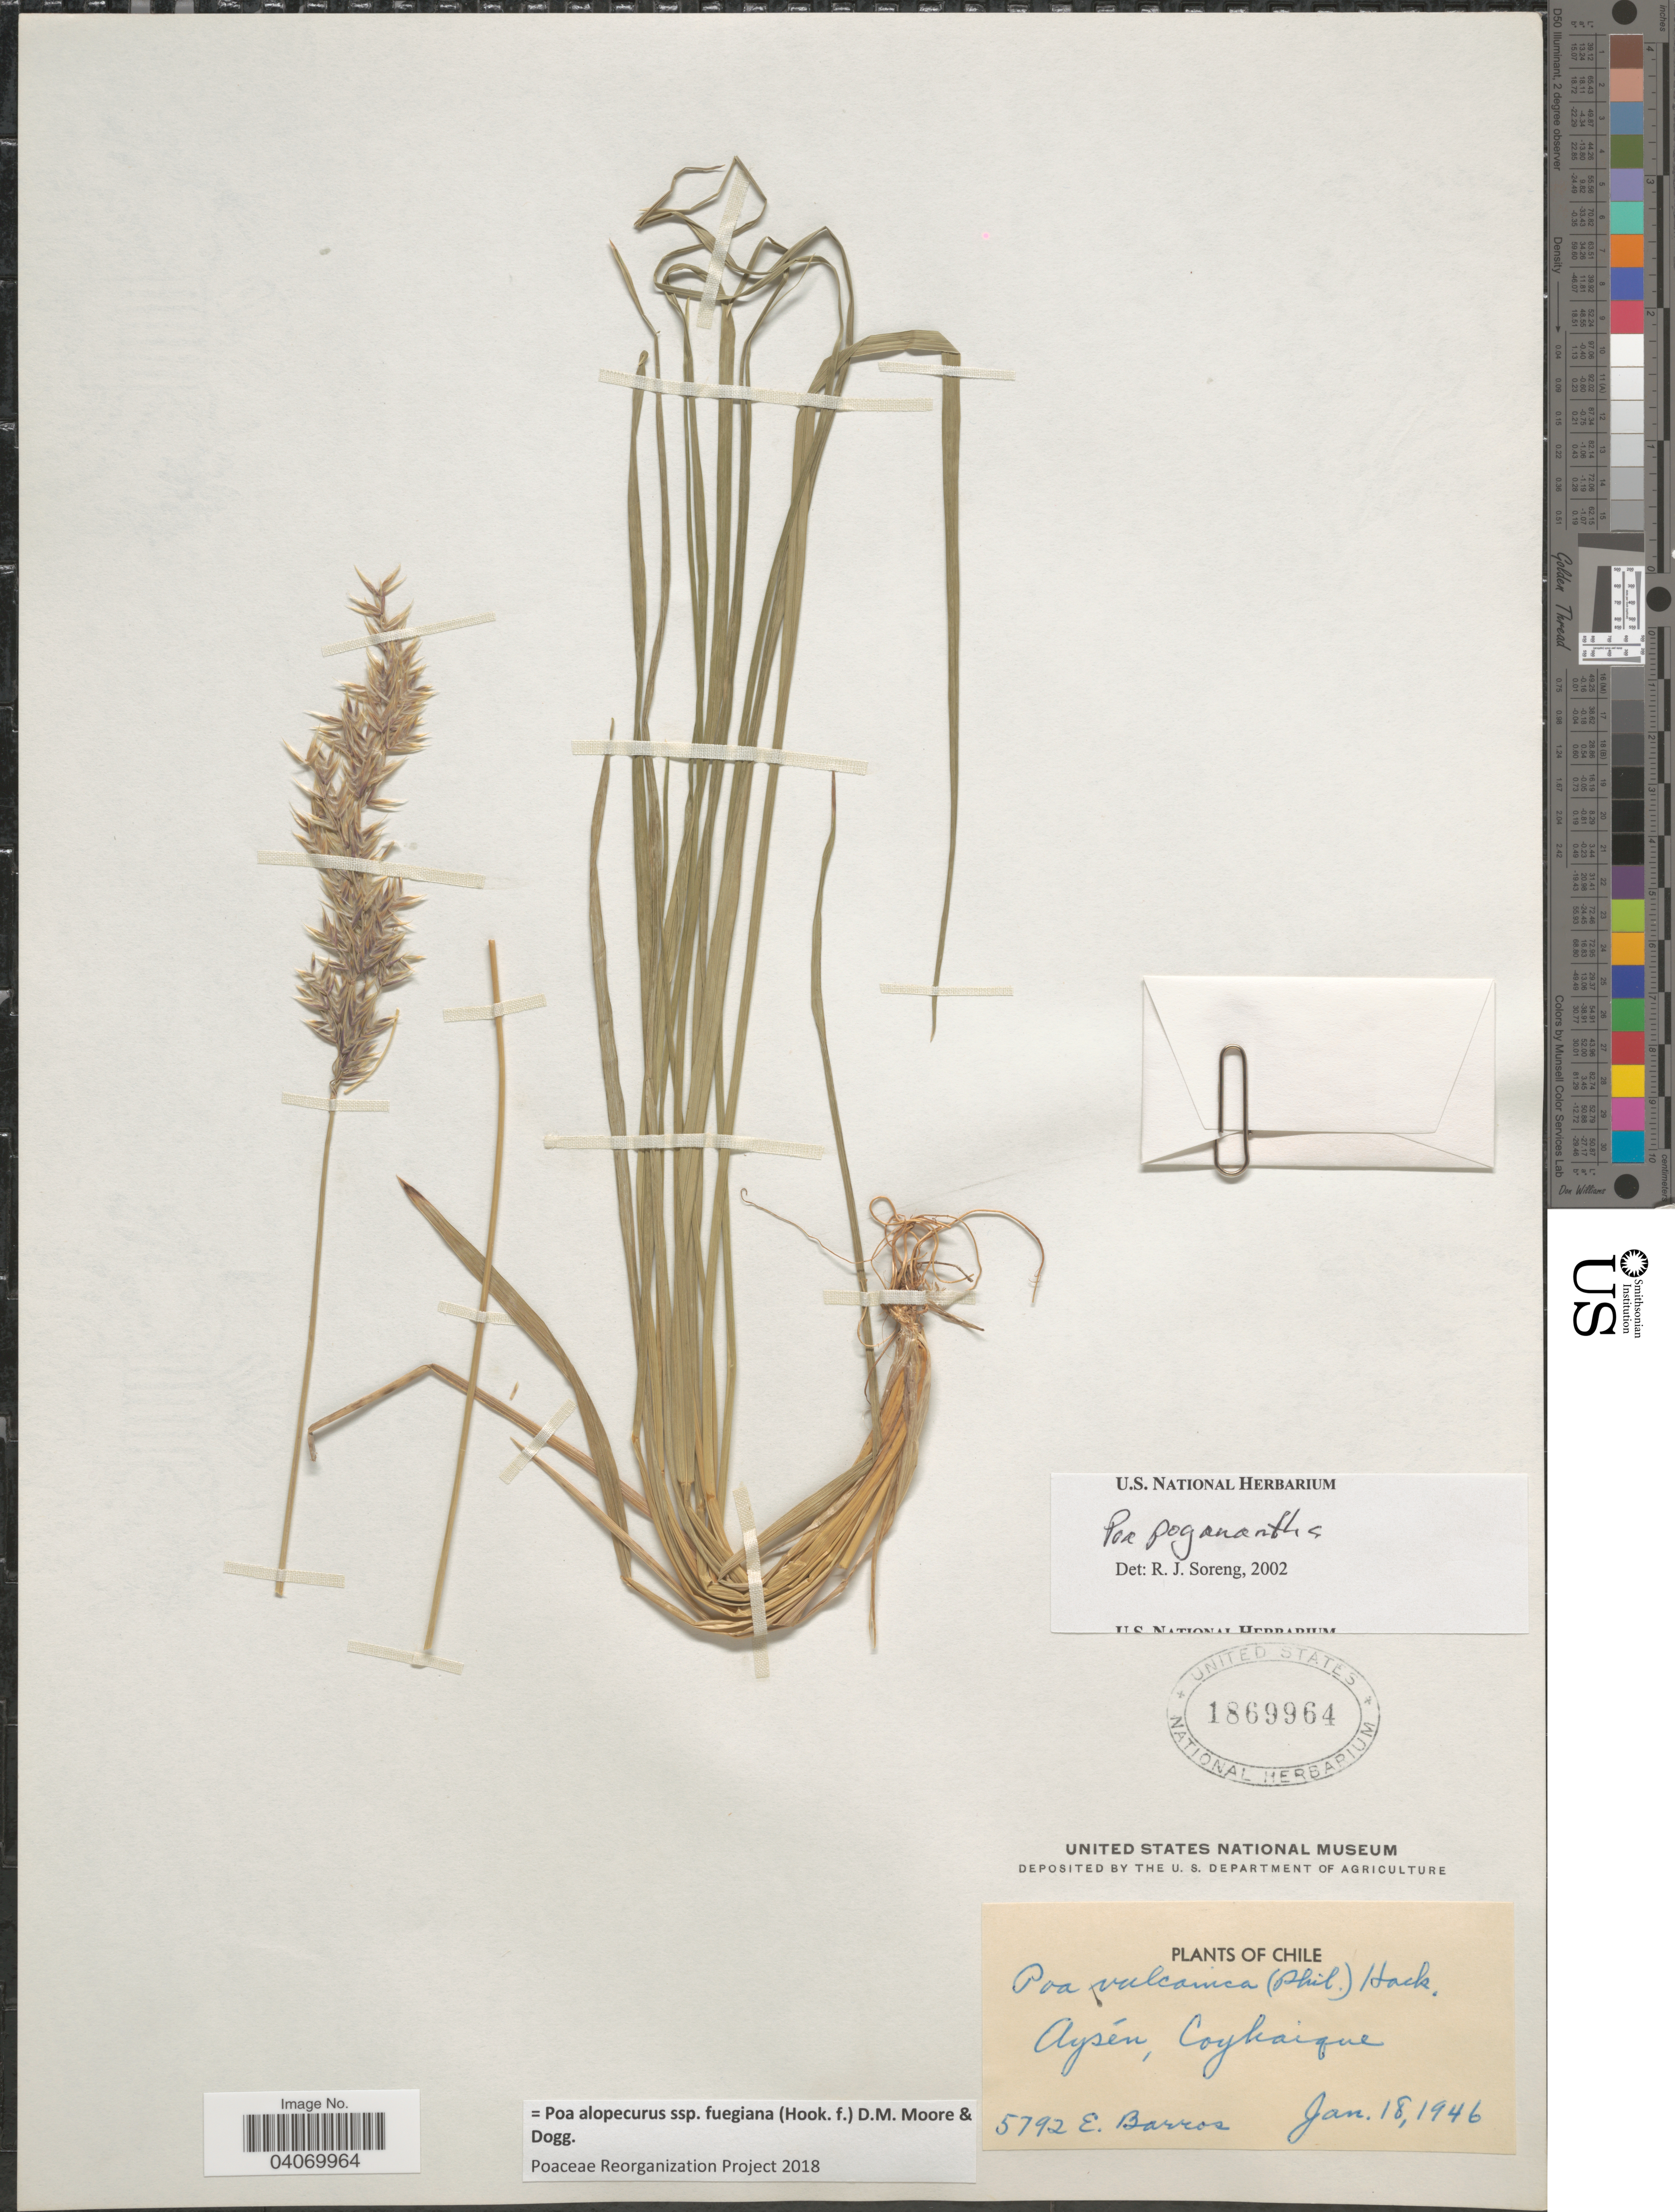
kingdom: Plantae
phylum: Tracheophyta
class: Liliopsida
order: Poales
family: Poaceae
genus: Poa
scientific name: Poa alopecurus subsp. fuegiana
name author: (Hook. f.) D.M. Moore & Dogg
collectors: E. Barros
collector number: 5792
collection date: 1946-01-18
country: Chile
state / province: Aisén (XI)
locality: Aysén, Coyhaique.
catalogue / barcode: US 1869964